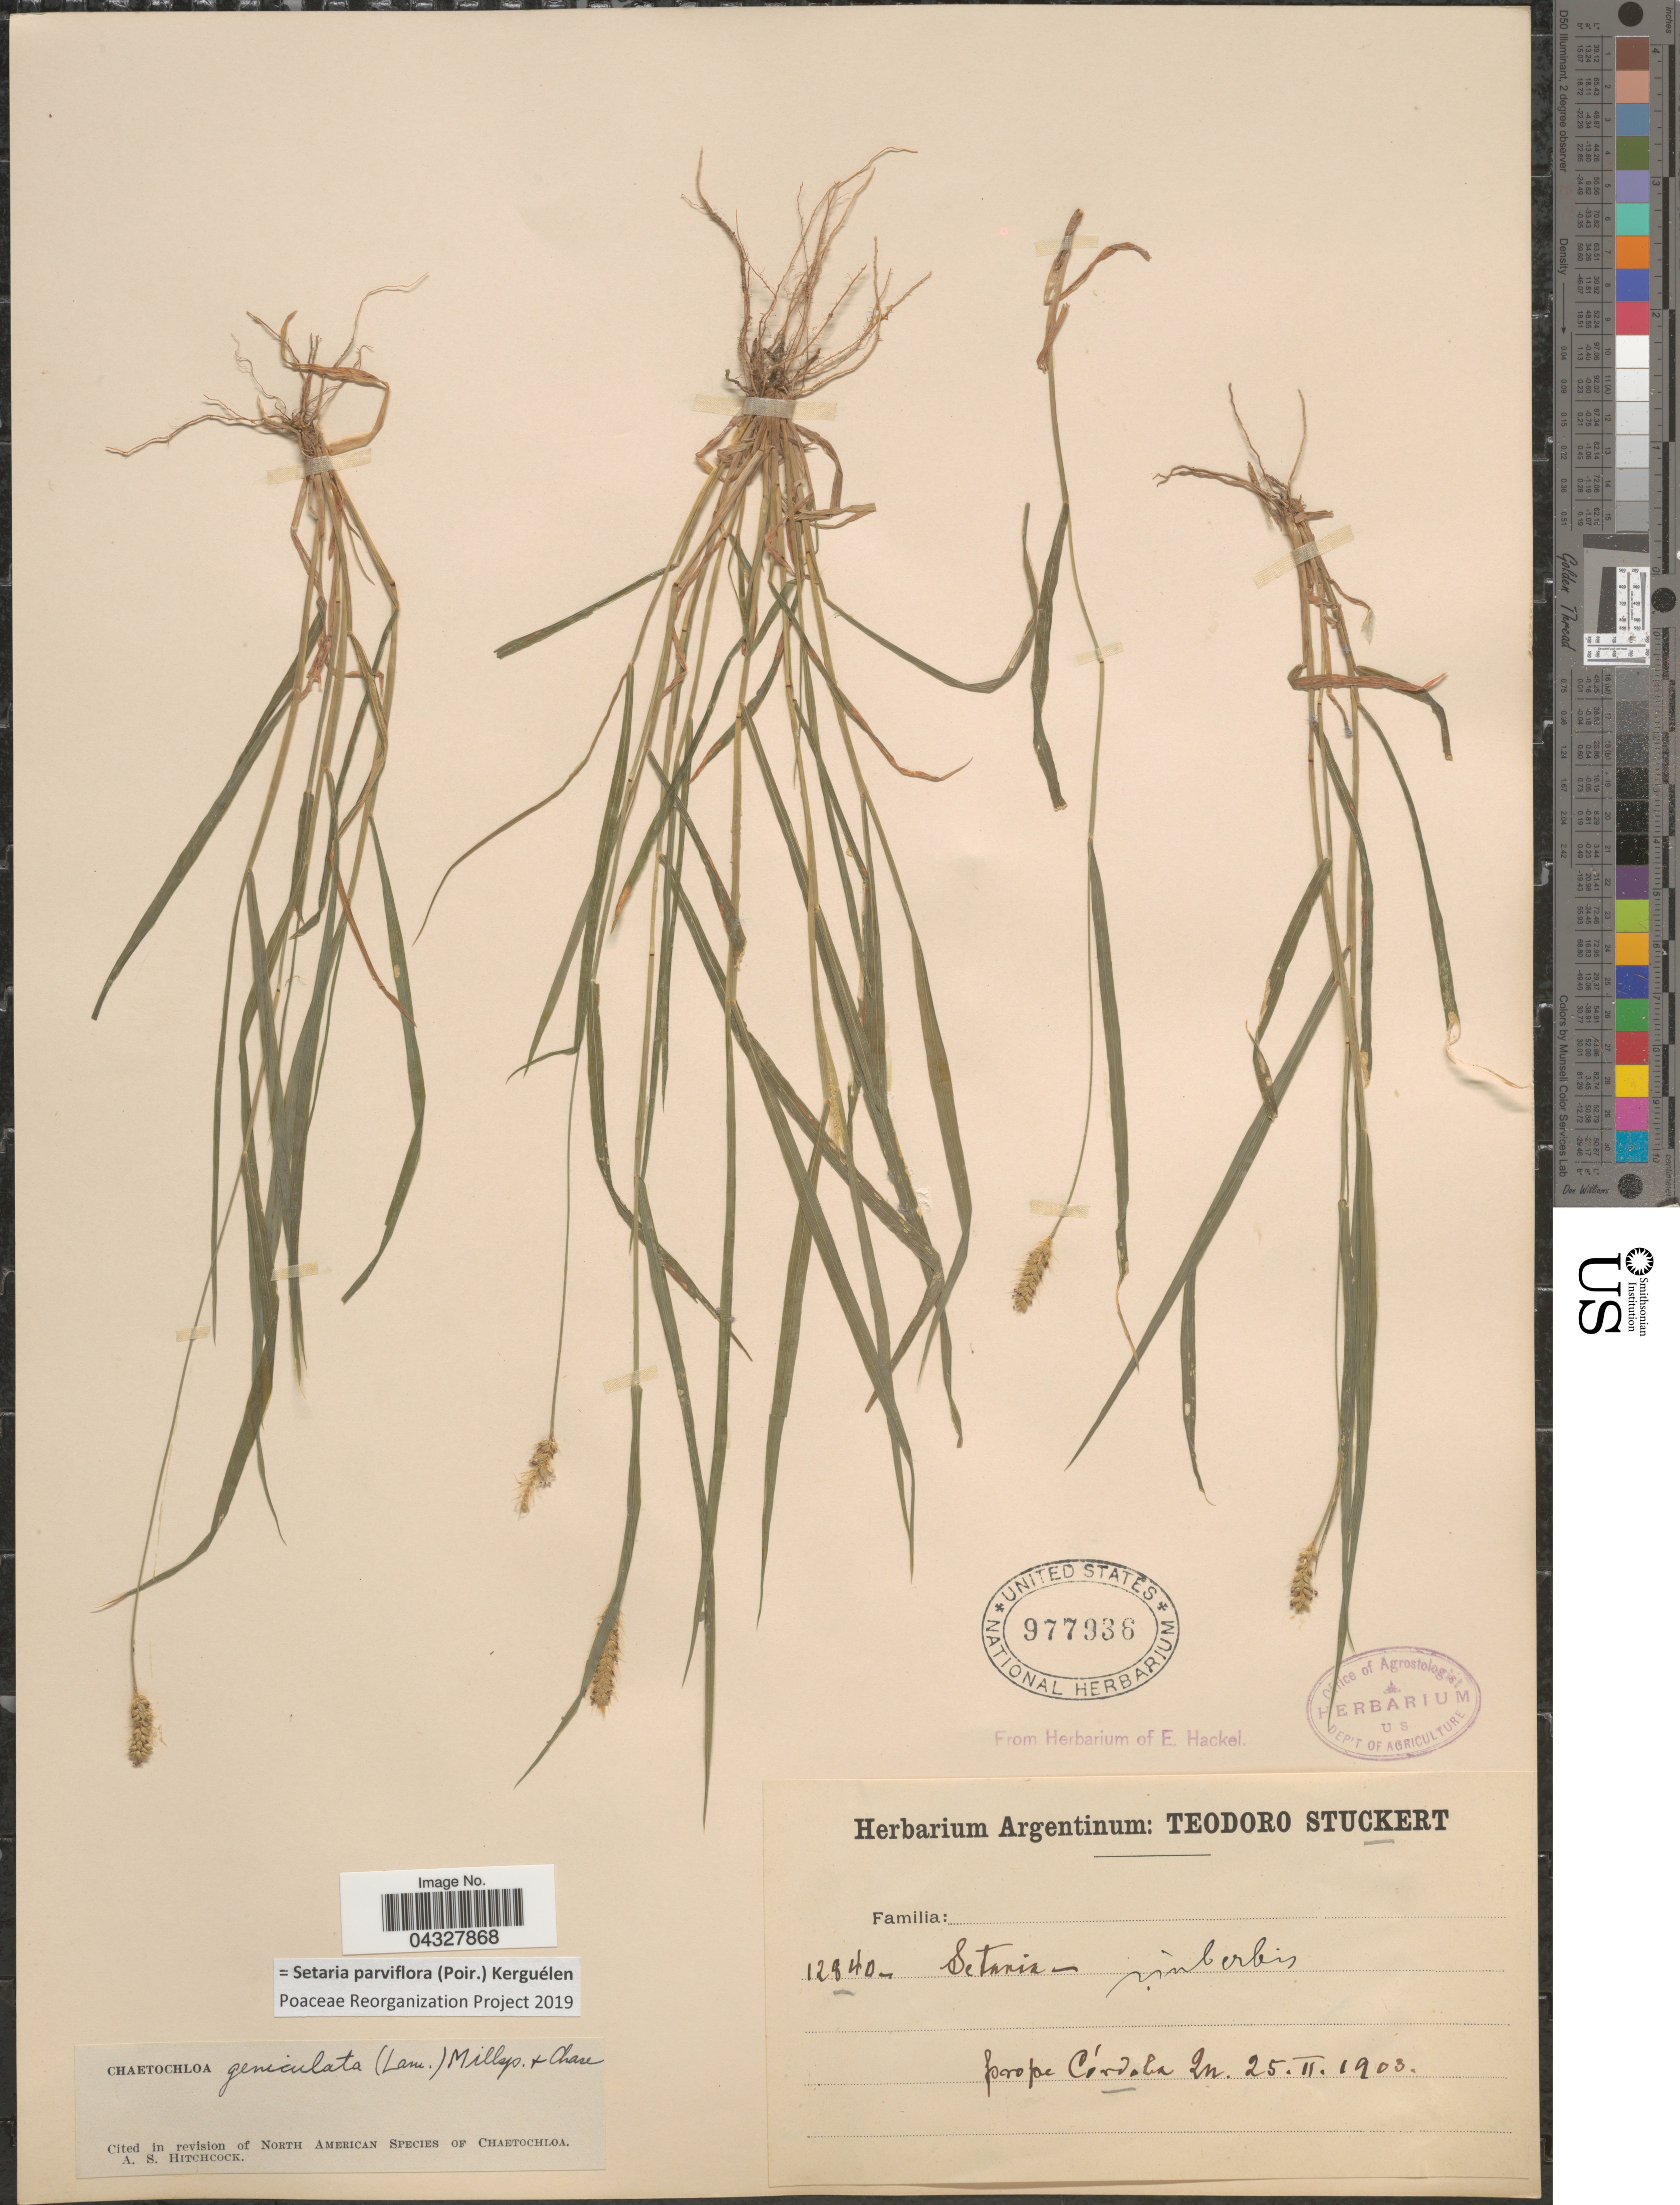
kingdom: Plantae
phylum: Tracheophyta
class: Liliopsida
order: Poales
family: Poaceae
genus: Setaria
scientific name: Setaria parviflora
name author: (Poir.) Kerguélen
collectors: T. Stuckert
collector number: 12840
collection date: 1903-02-25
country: Argentina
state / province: Cordoba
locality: Prope Córdoba.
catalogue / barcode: US 977936